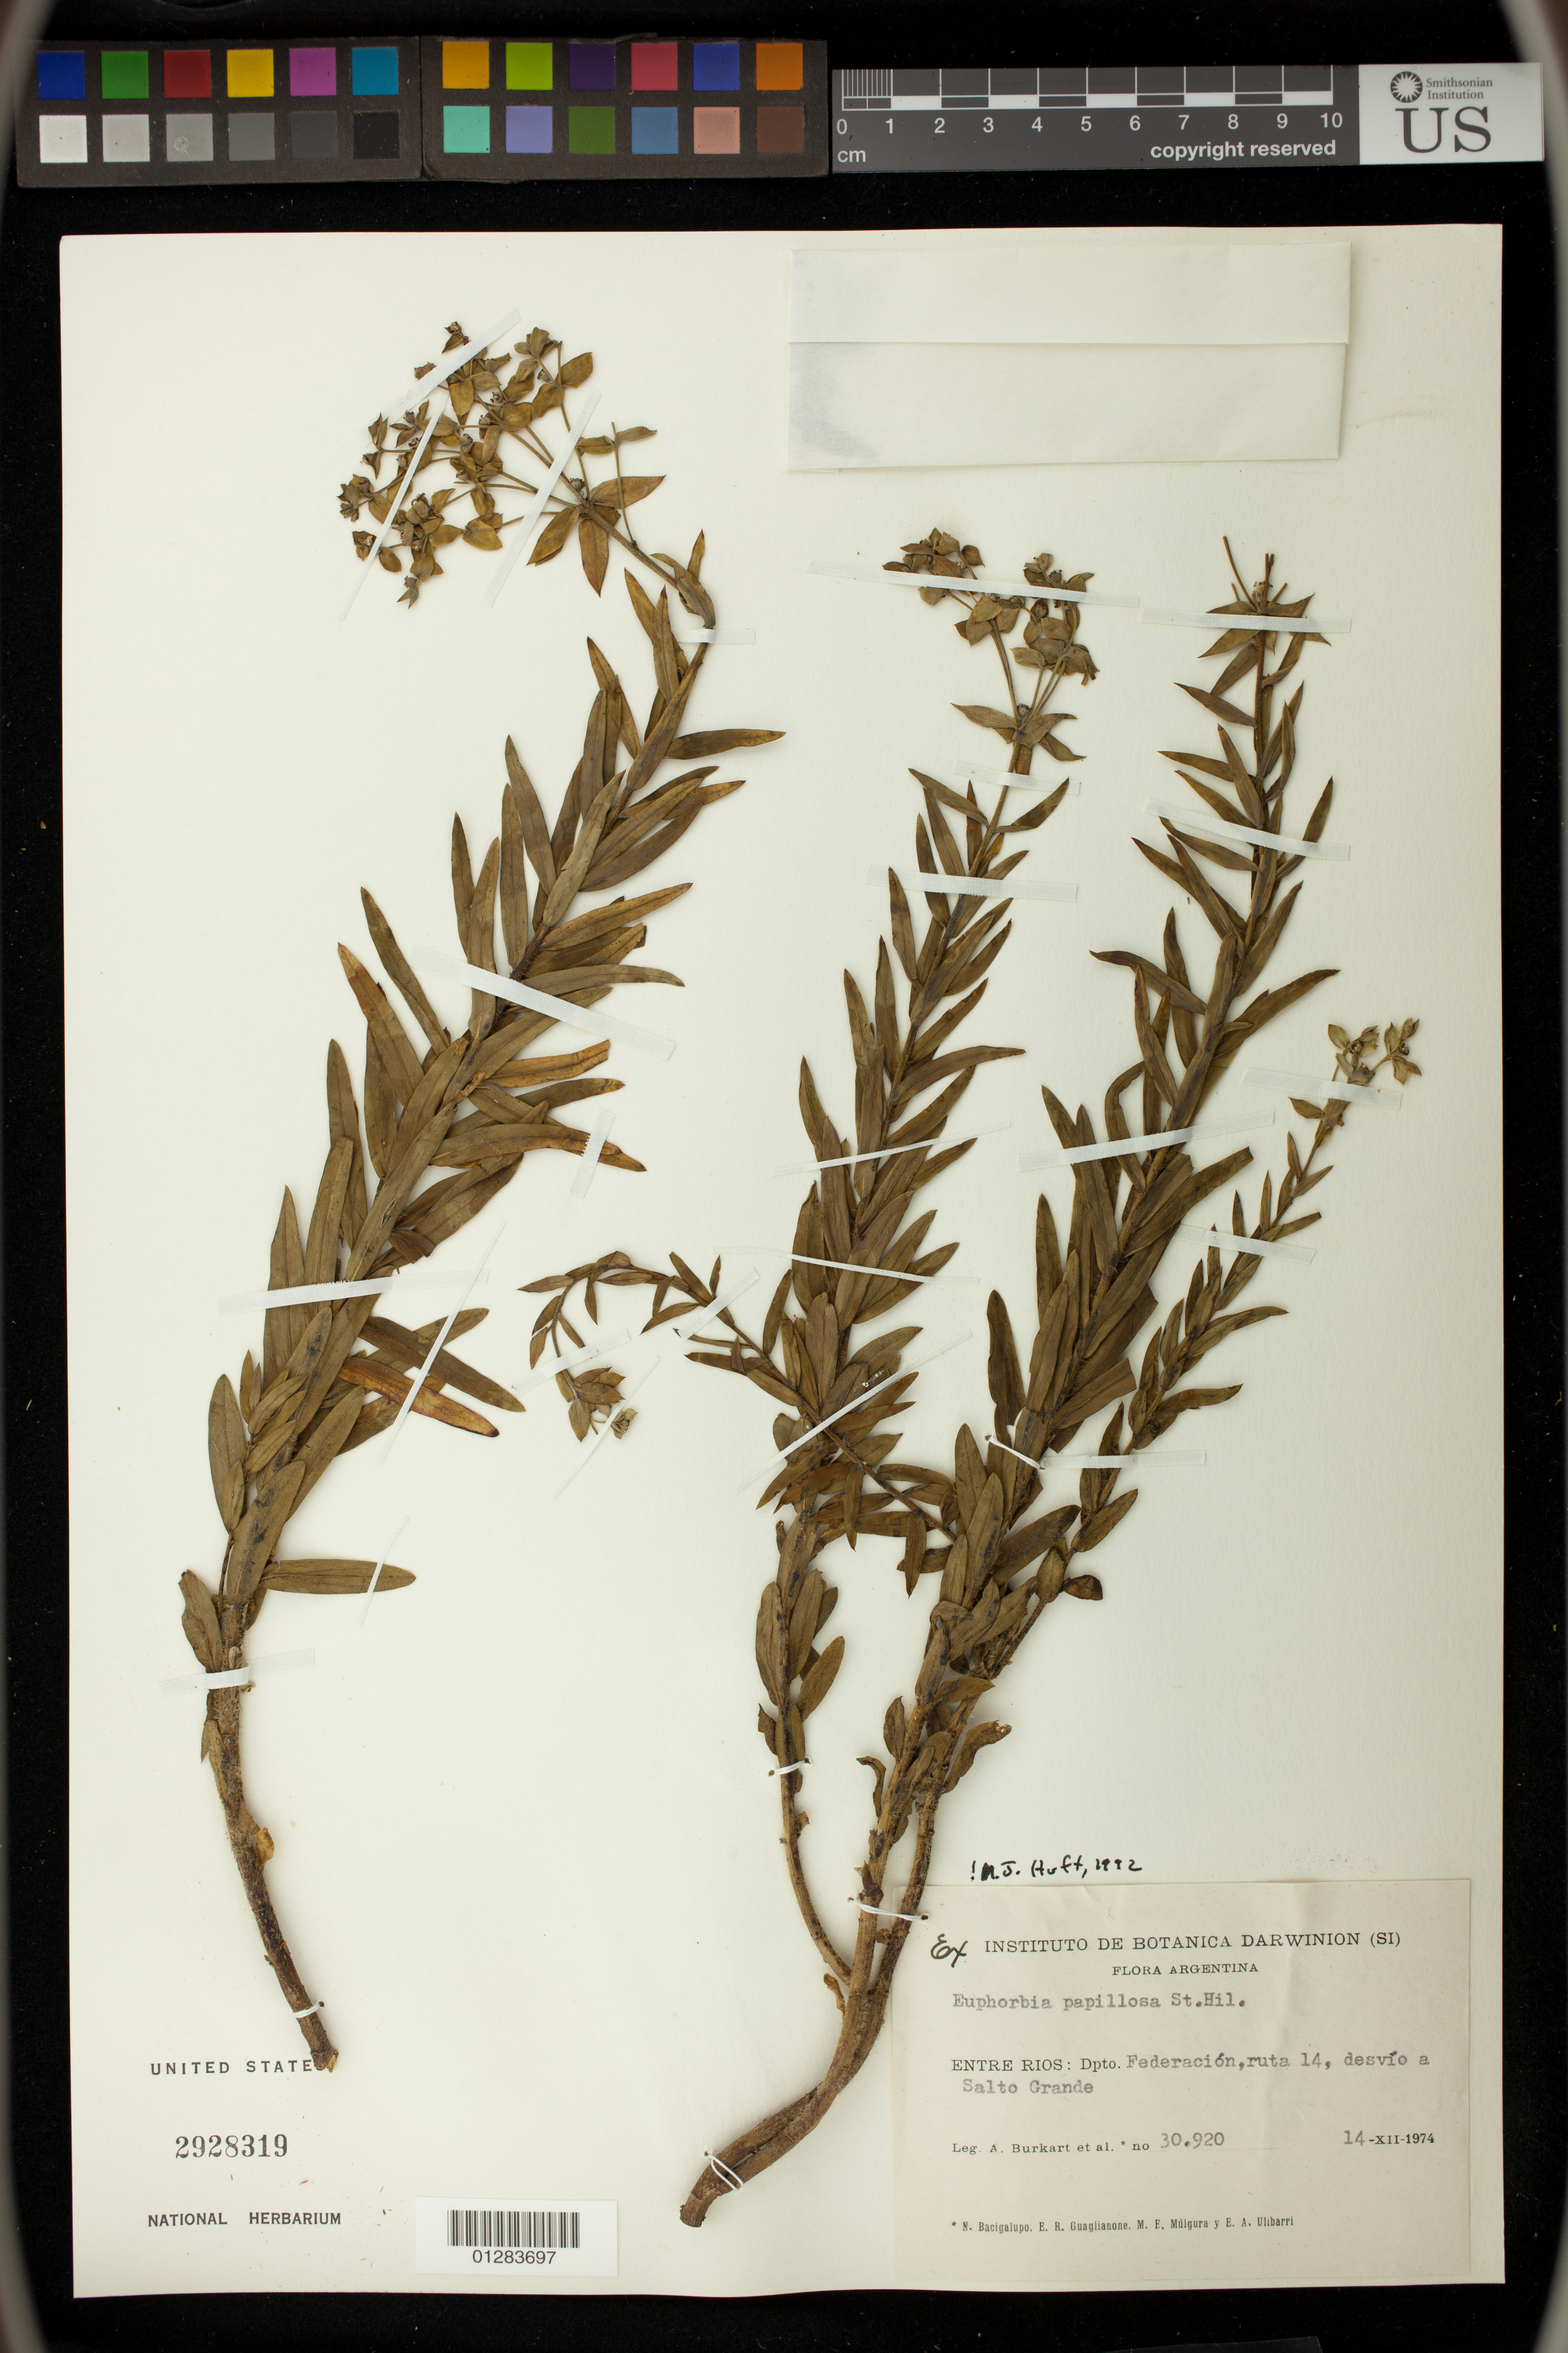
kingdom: Plantae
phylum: Tracheophyta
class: Magnoliopsida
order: Malpighiales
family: Euphorbiaceae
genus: Euphorbia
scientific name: Euphorbia papillosa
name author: A. St.-Hil.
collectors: A. E. Burkart, N. M. Bacigalupo, E. R. Guaglianone, M. Mulgura & E. Ulibarri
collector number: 30.920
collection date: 1974-12-14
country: Argentina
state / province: Entre Rios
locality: Dpto. Federación, ruta 14, desvío a Salto Grande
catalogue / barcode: US 2928319